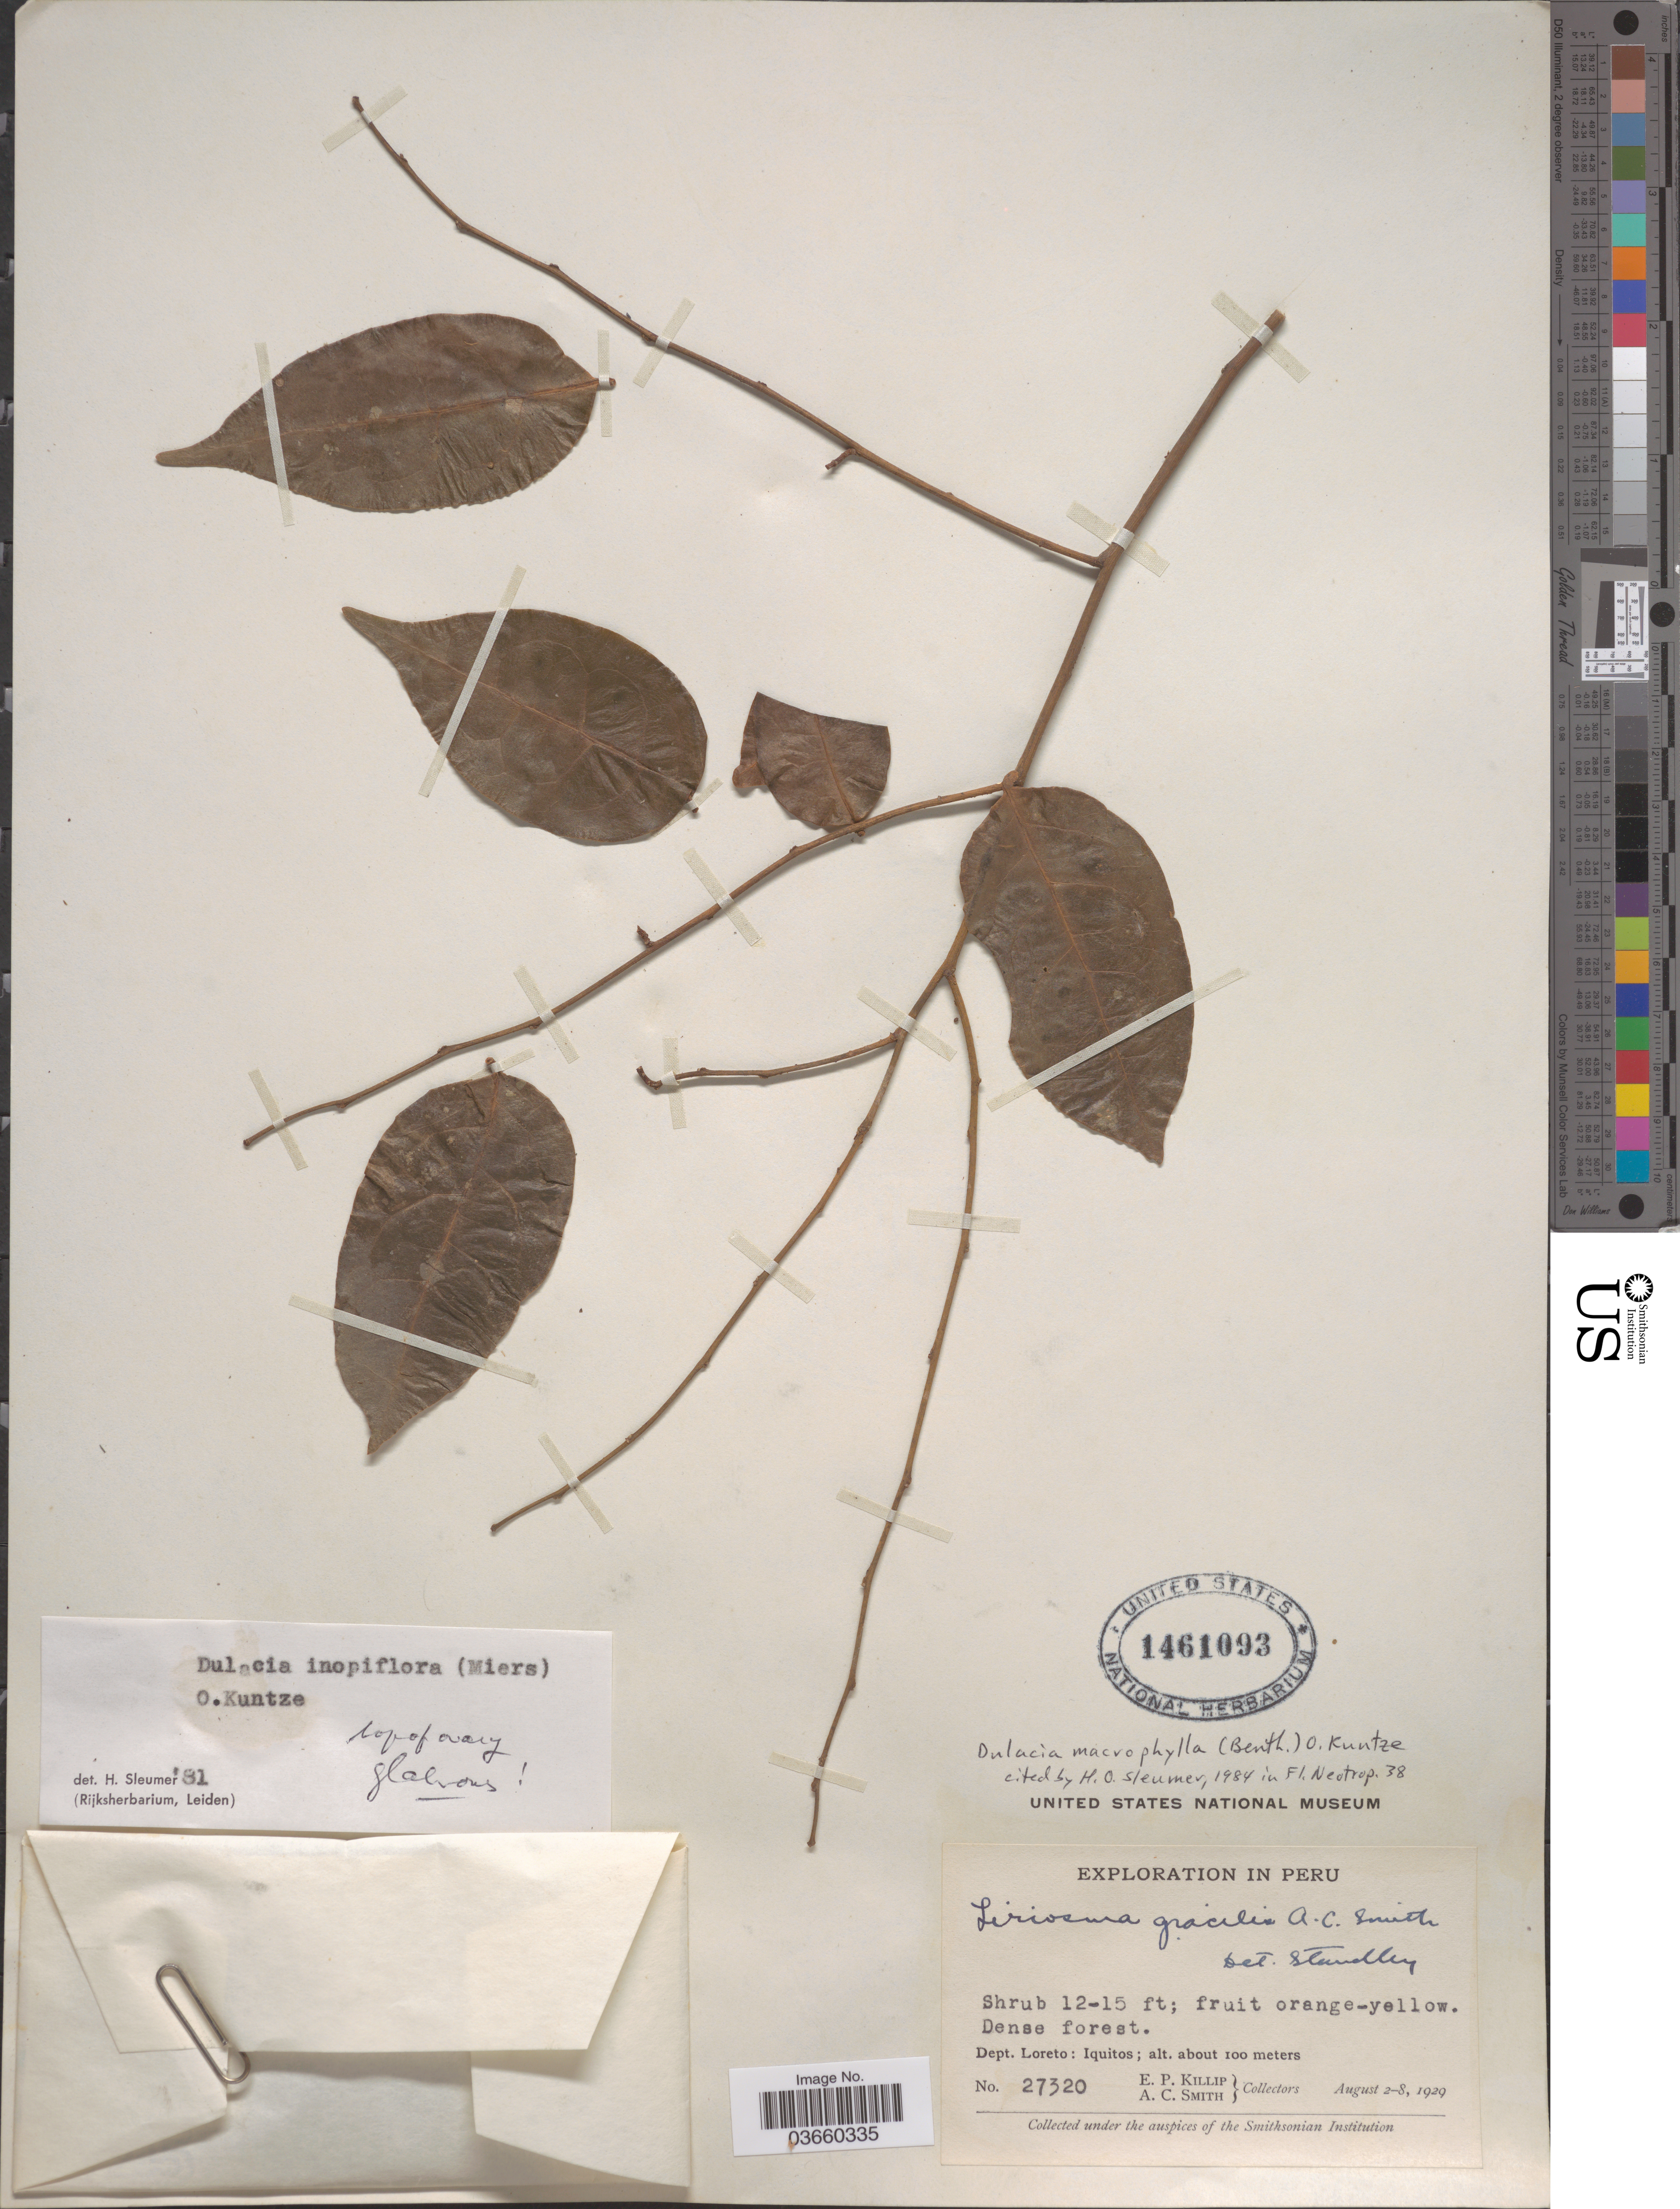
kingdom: Plantae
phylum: Tracheophyta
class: Magnoliopsida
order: Santalales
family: Olacaceae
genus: Dulacia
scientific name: Dulacia macrophylla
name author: (Benth.) Kuntze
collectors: E. P. Killip & A. C. Smith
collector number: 27320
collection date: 1929-08-02/1929-08-08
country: Peru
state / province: Loreto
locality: Dept. Loreto: Iquitos.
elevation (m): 100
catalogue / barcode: US 1461093